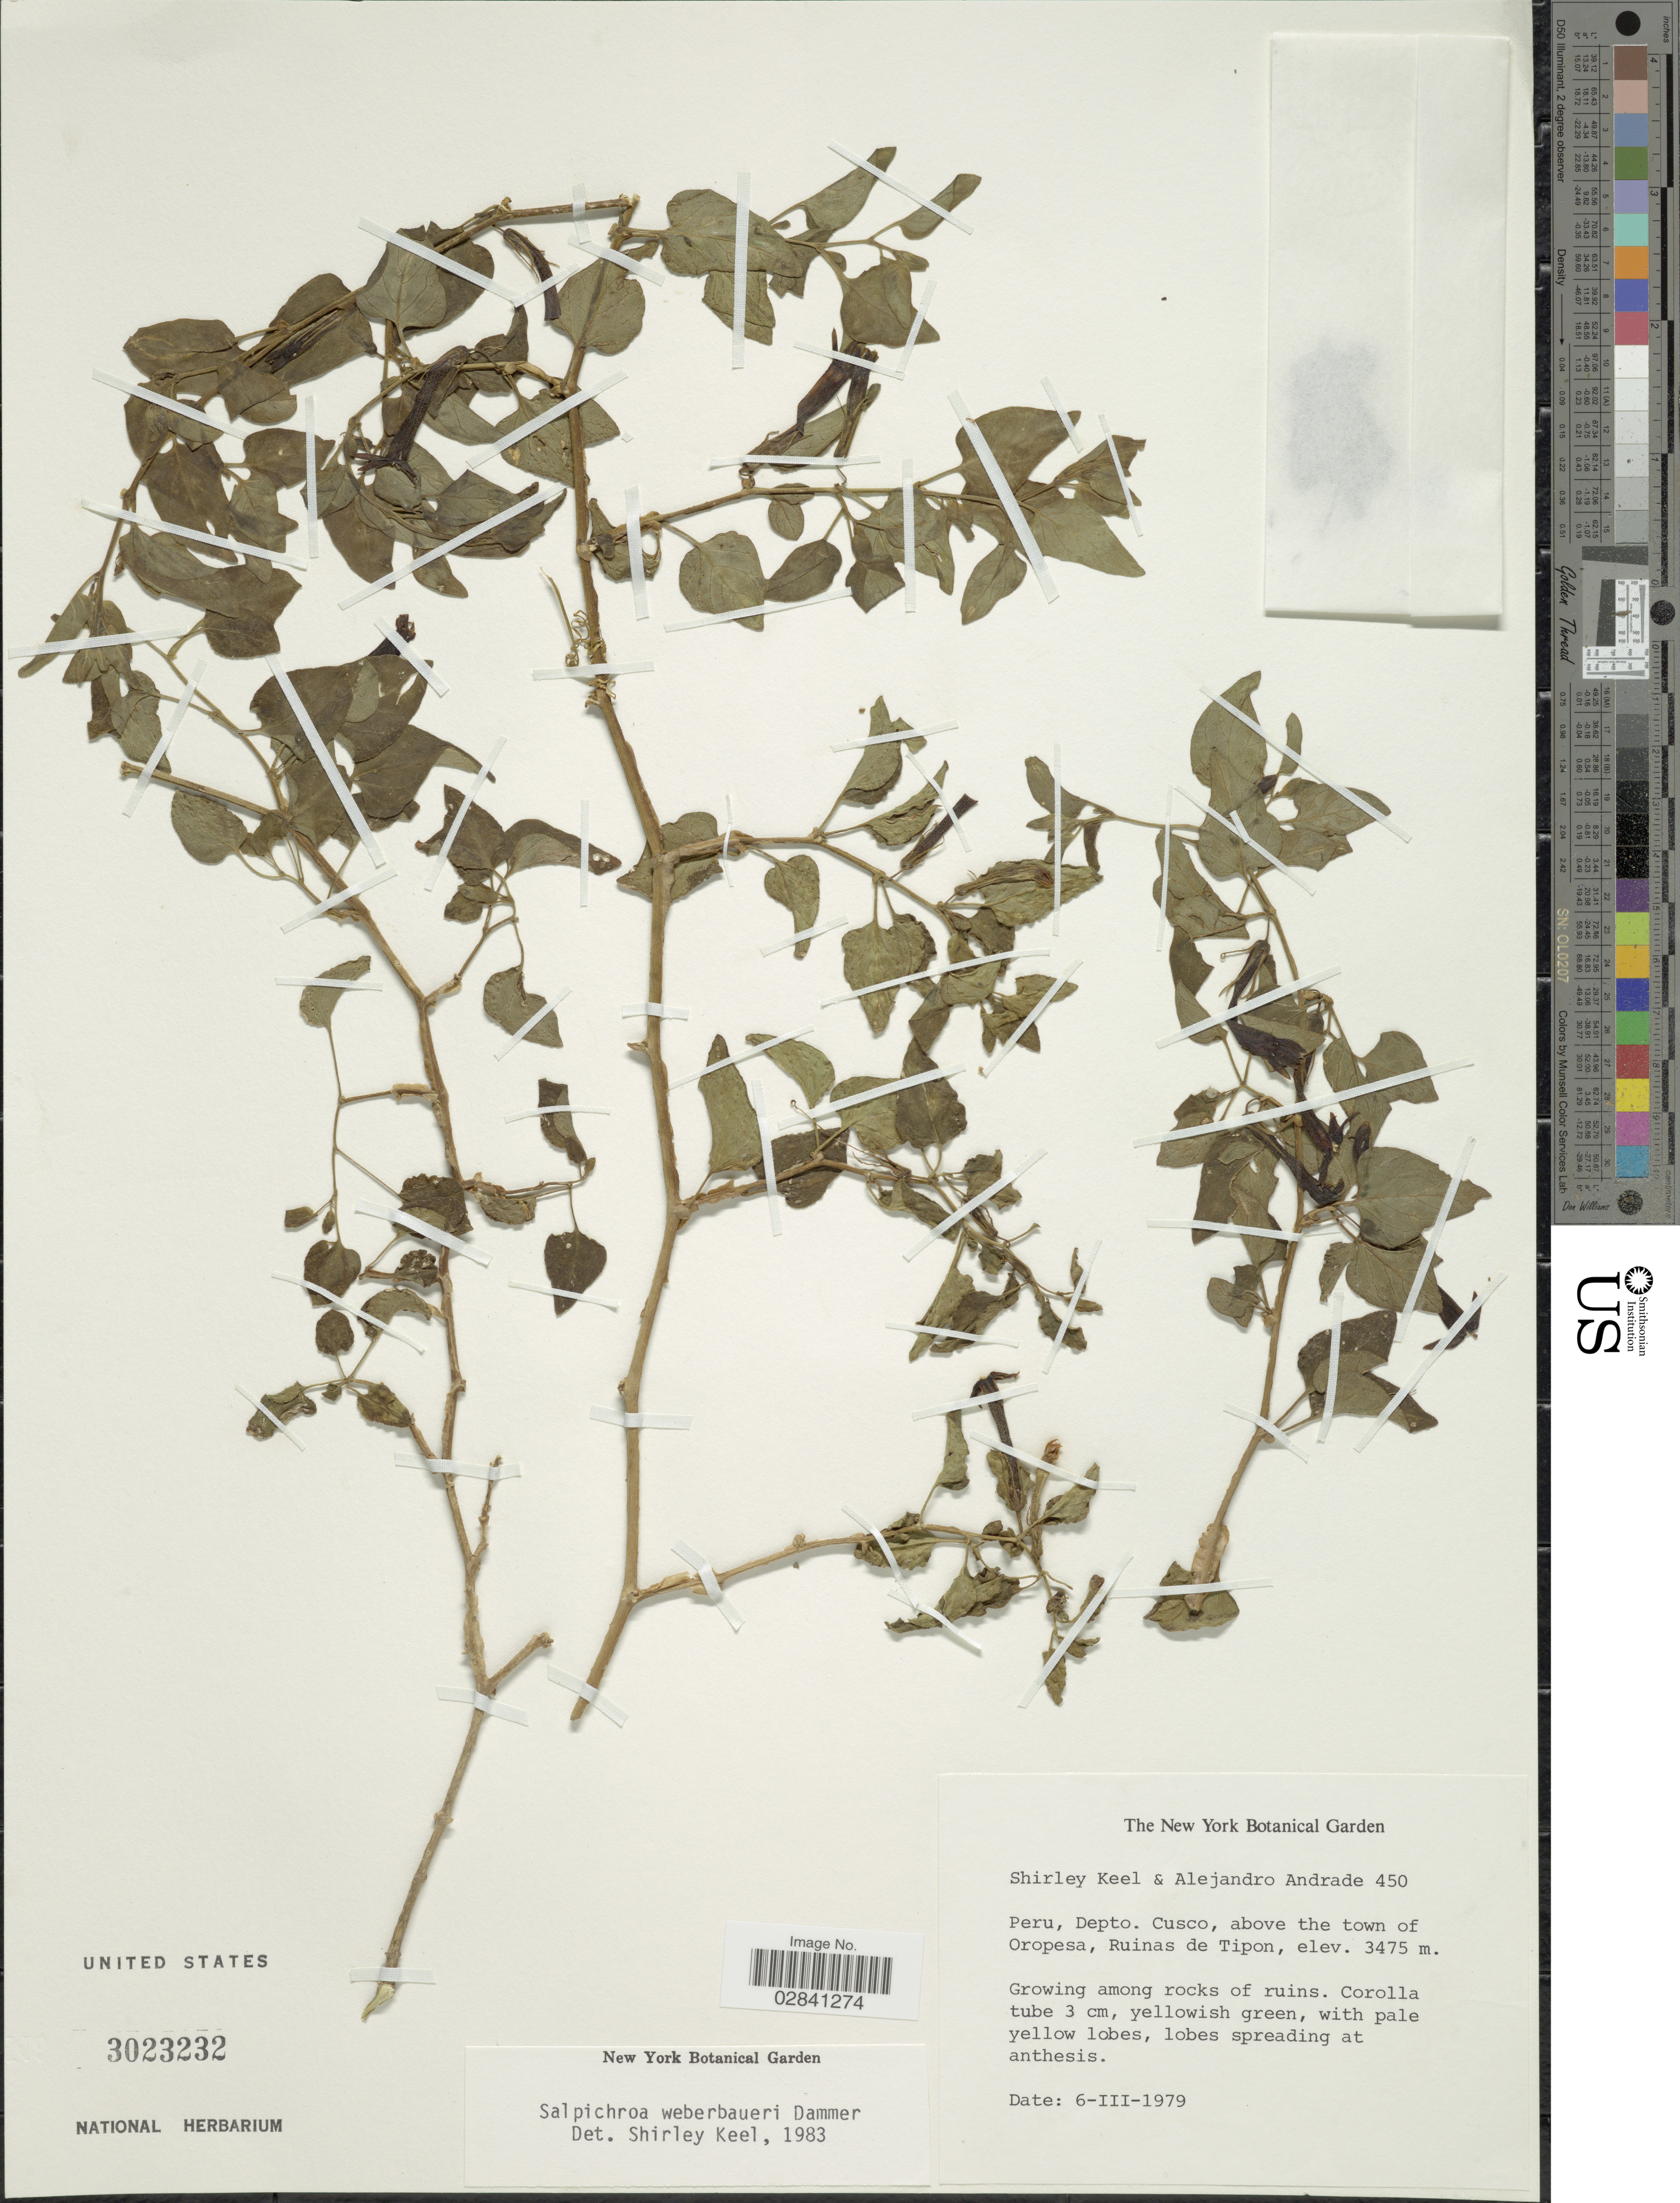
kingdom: Plantae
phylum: Tracheophyta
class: Magnoliopsida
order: Solanales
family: Solanaceae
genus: Salpichroa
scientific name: Salpichroa weberbauerii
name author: Dammer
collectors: S. Keel & A. Andrade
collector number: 450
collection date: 1979-03-06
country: Peru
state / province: Cusco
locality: Depto. Cusco, above the town of Oropesa, Ruinas de Tipon.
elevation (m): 3475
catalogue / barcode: US 3023232